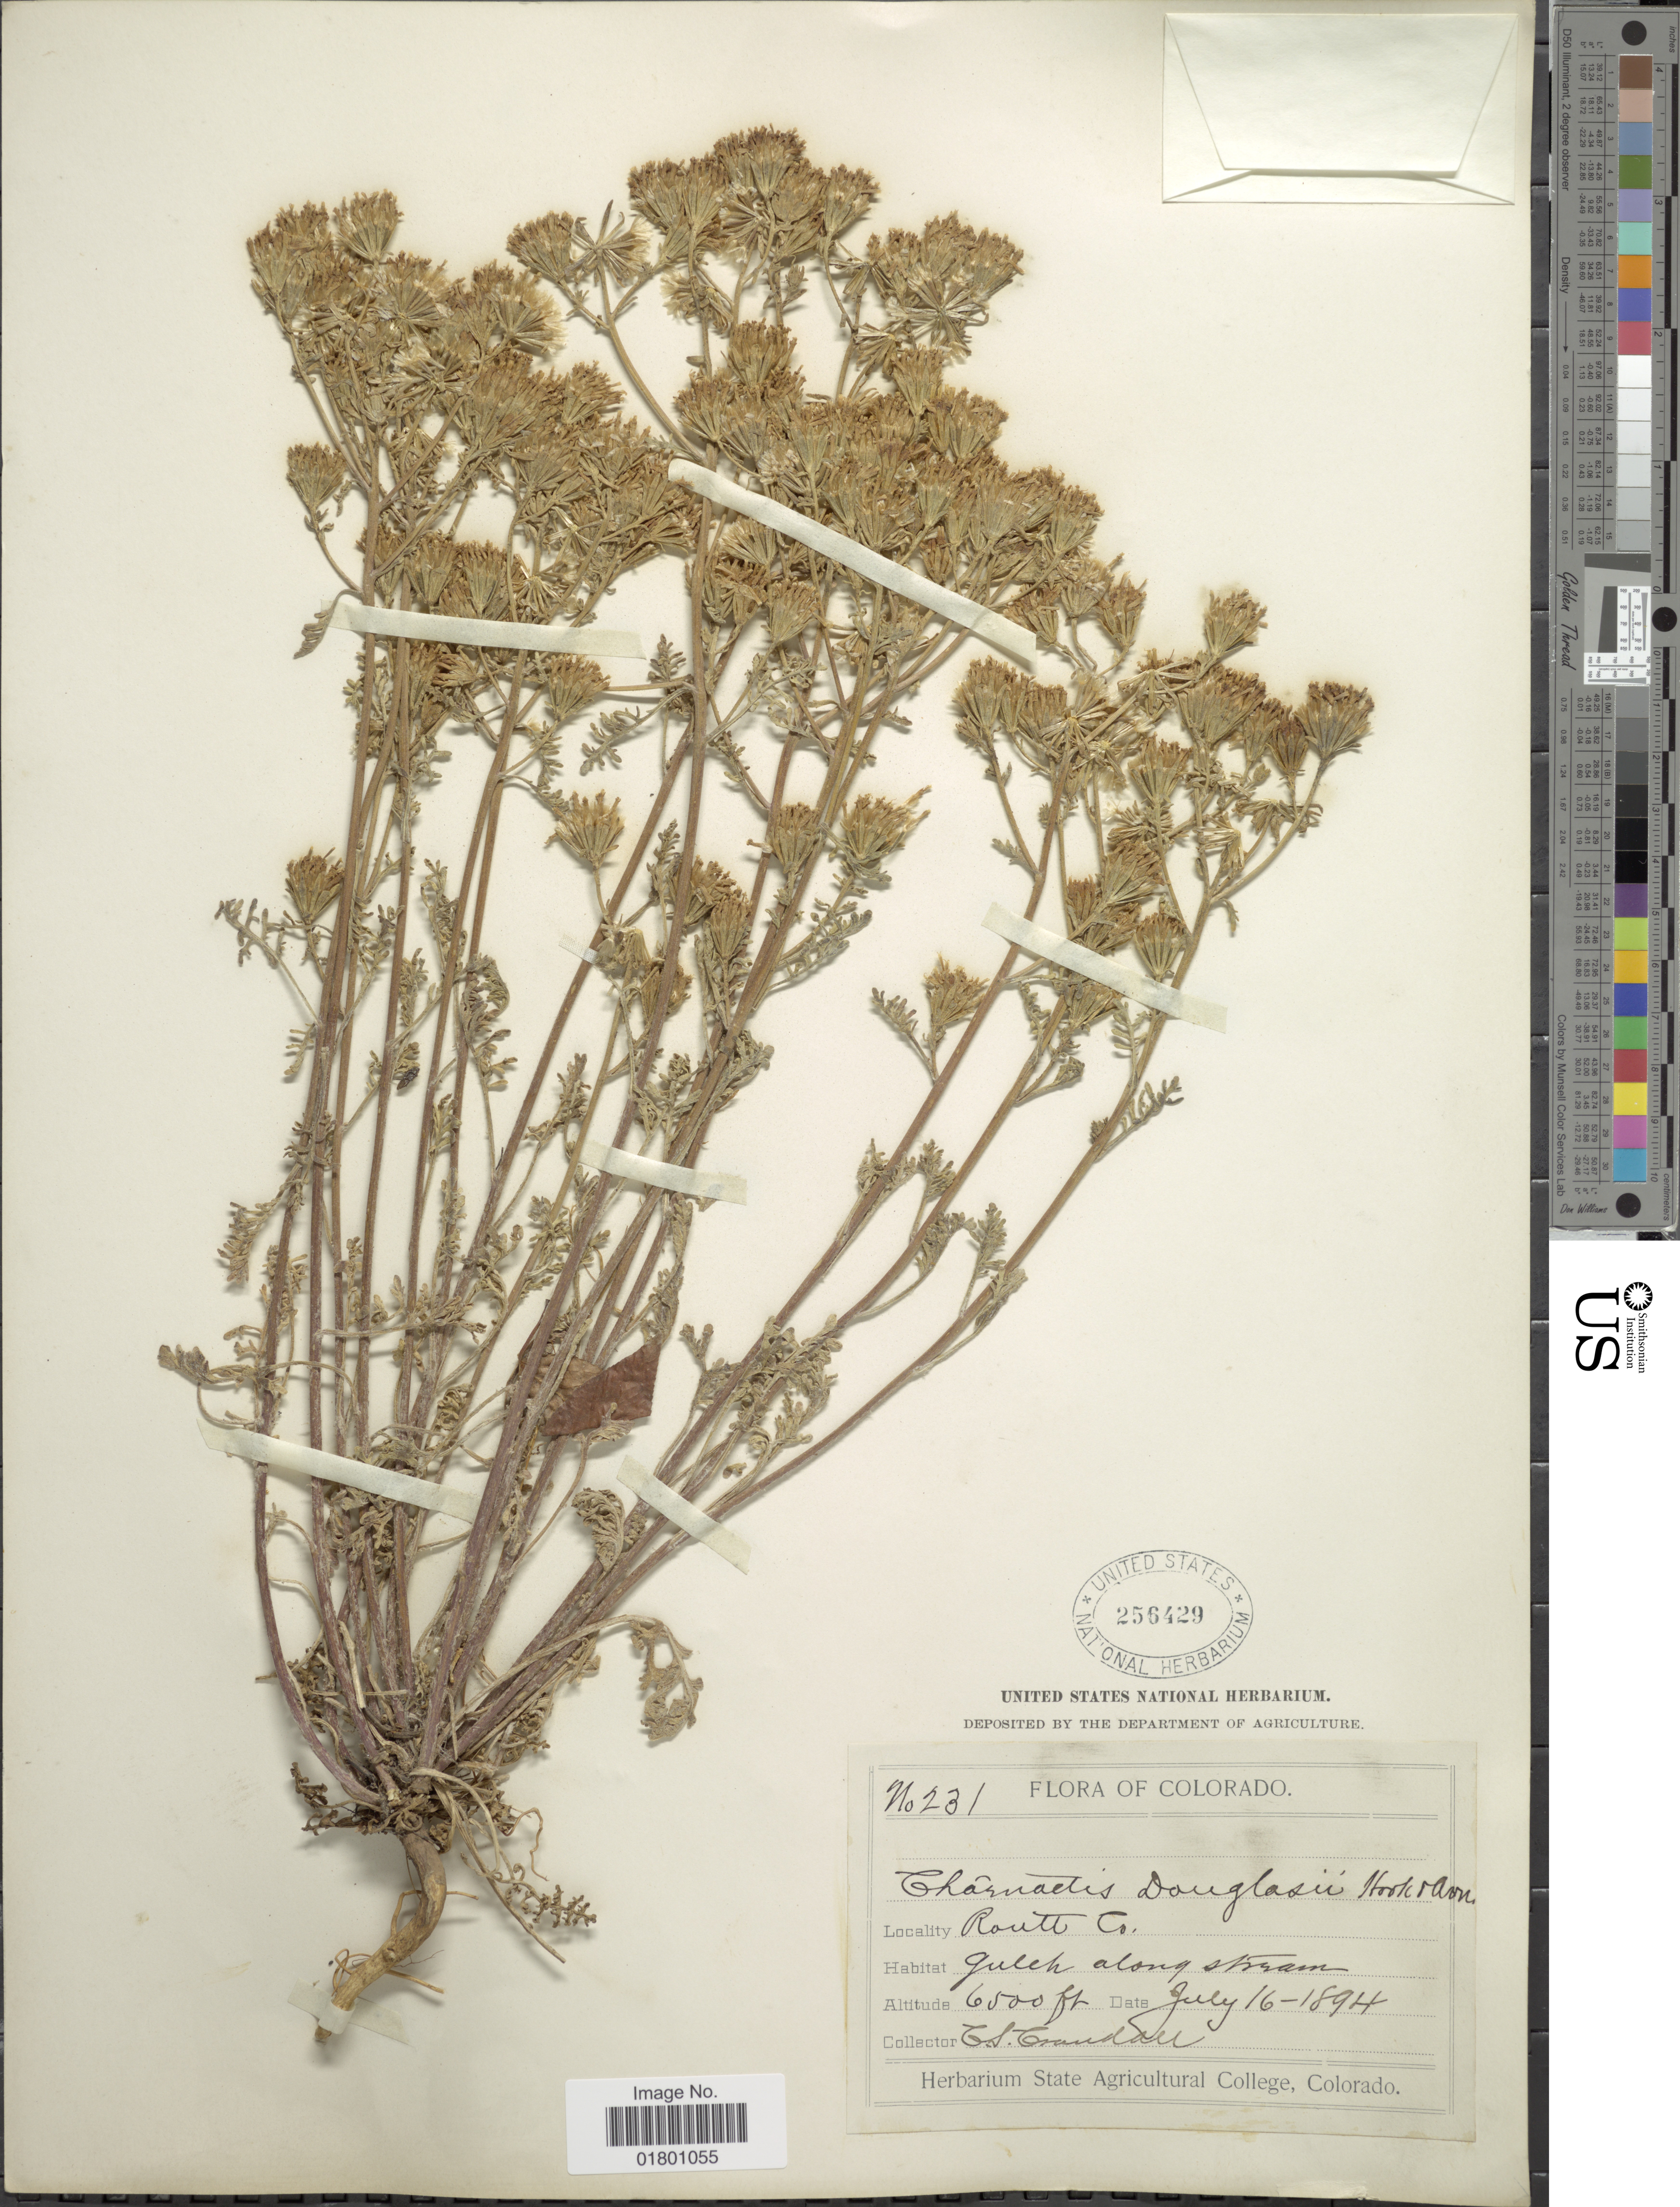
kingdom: Plantae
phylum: Tracheophyta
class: Magnoliopsida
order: Asterales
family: Asteraceae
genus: Chaenactis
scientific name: Chaenactis douglasii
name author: Hook. & Arn.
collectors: C. Crandall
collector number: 231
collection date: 1894-07-16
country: United States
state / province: Colorado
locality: Routt Co, gulch along stream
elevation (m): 1981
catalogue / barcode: US 256429